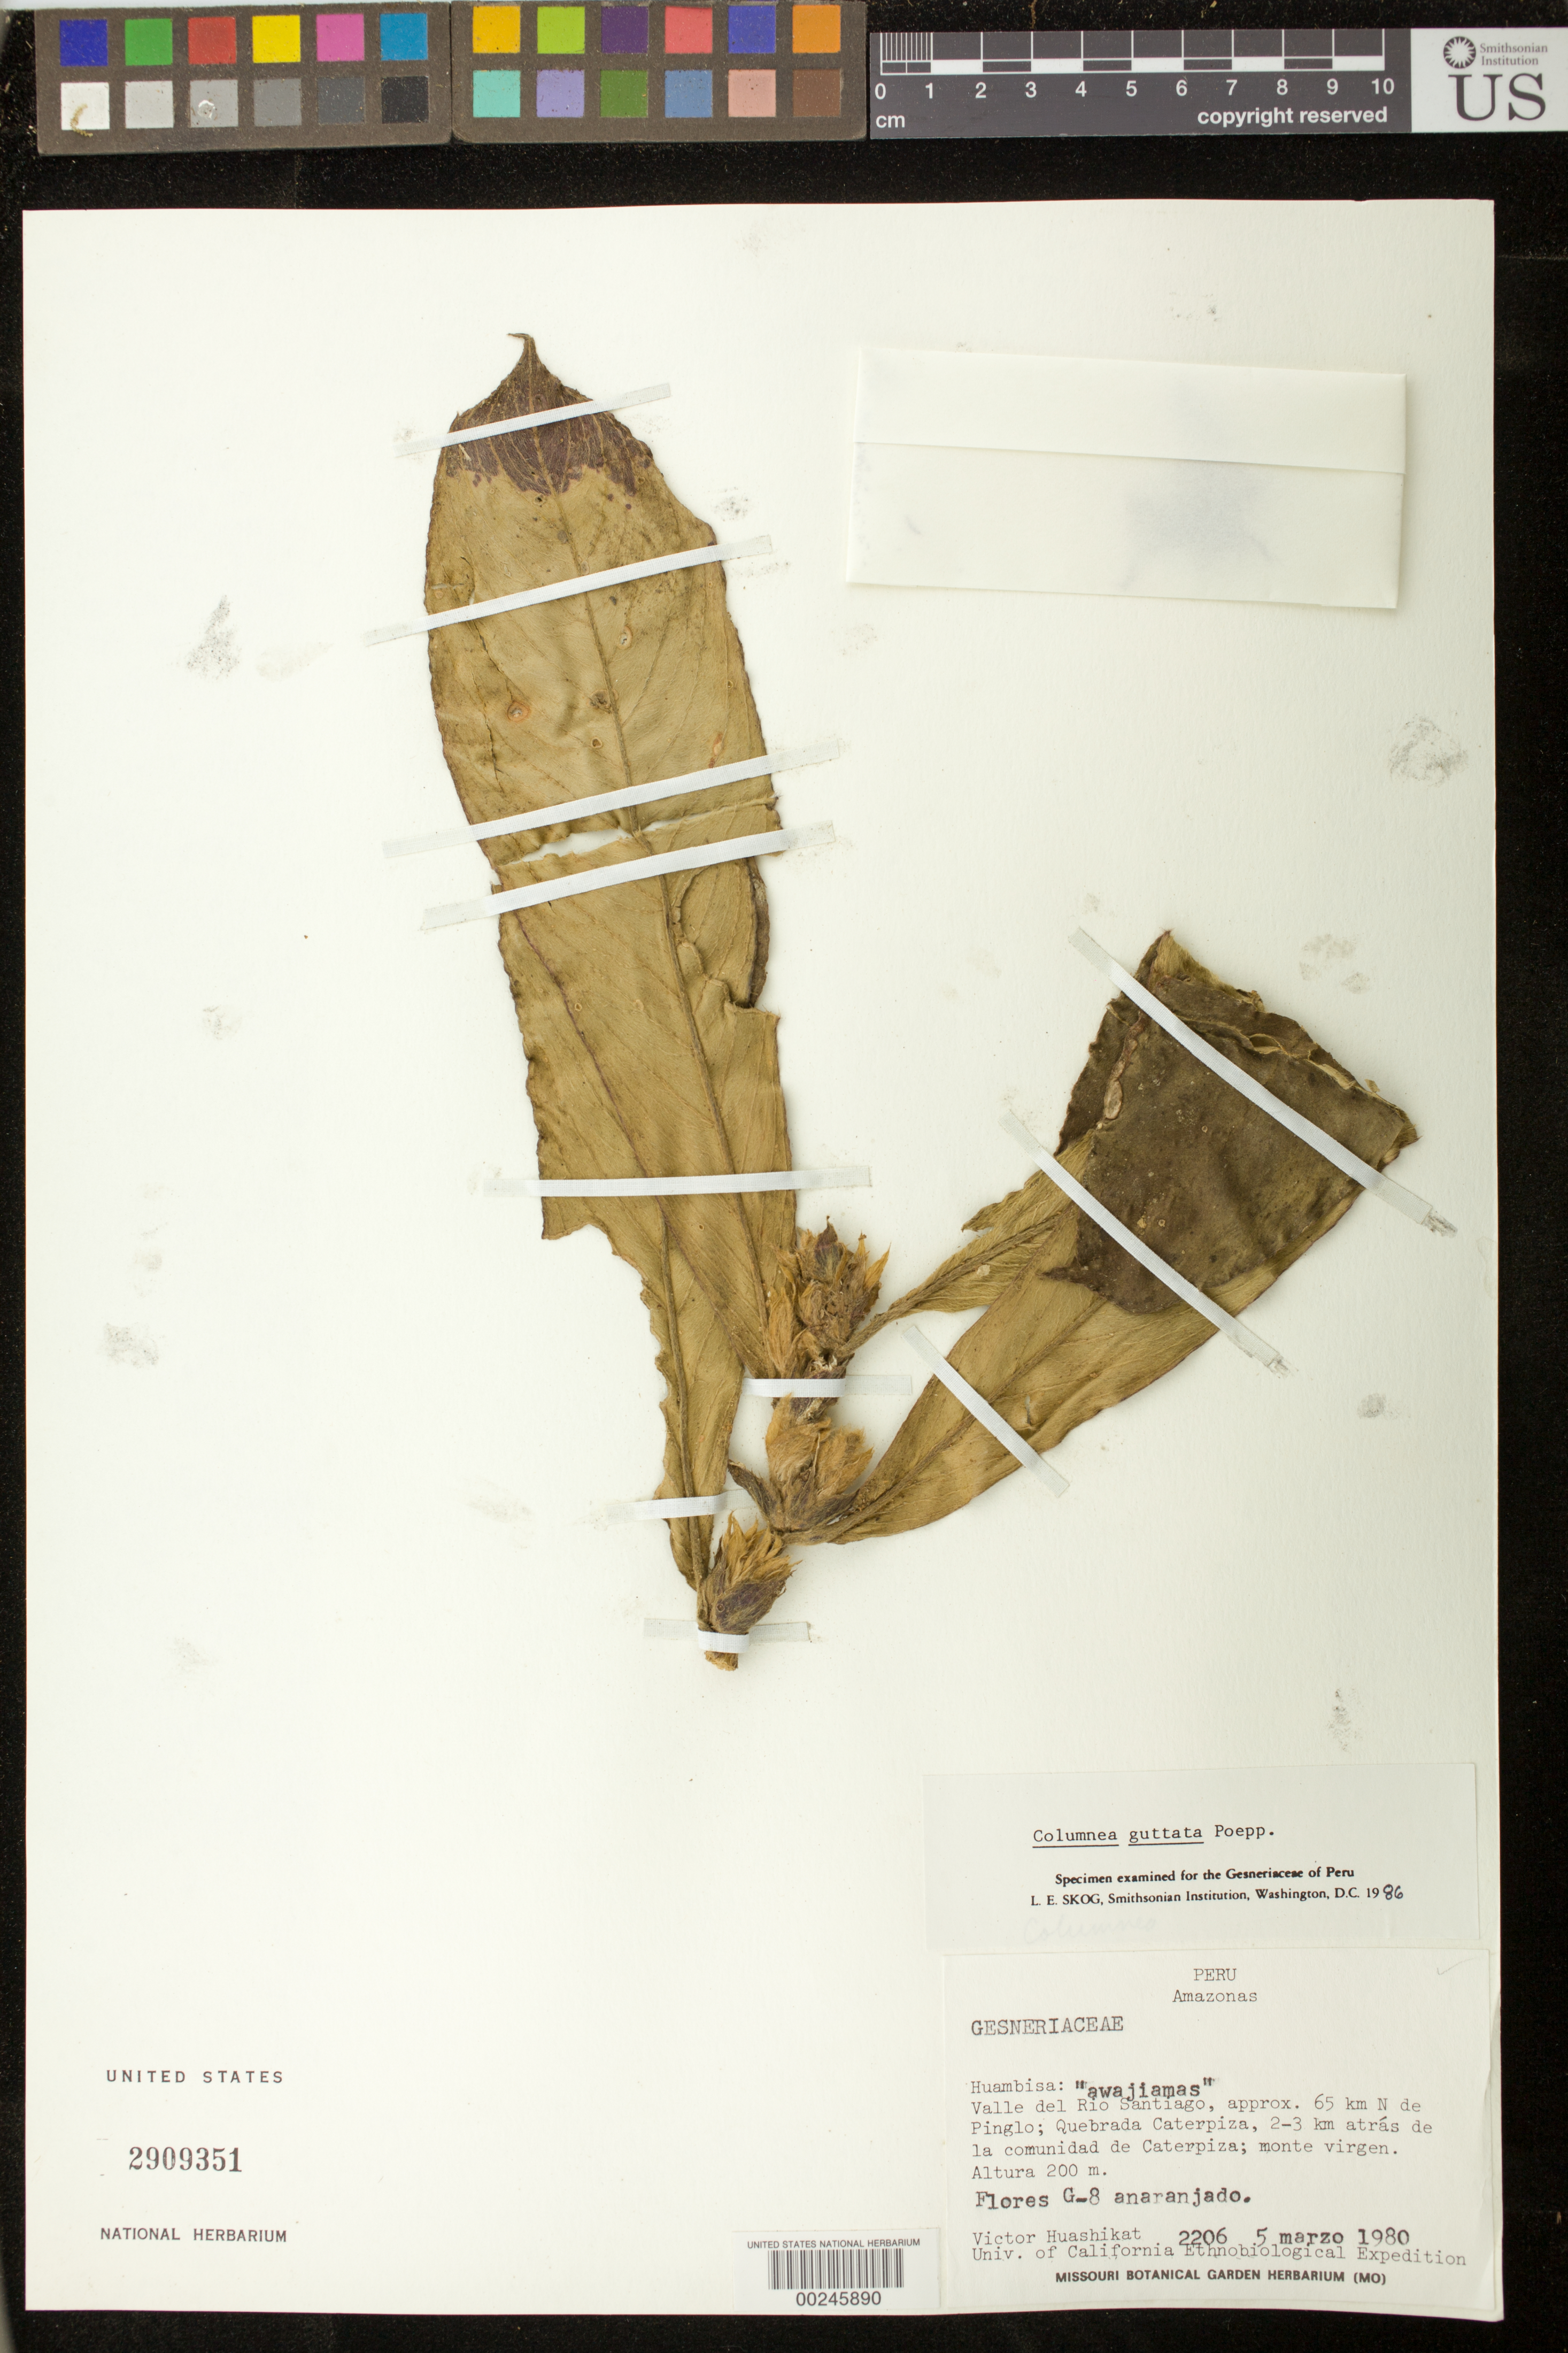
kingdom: Plantae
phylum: Tracheophyta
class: Magnoliopsida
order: Lamiales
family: Gesneriaceae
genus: Columnea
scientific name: Columnea guttata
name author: Poepp.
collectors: V. Huashikat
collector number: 2206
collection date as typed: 05 Mar 1980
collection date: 1980-03-05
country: Peru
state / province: Amazonas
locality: Valley of Rio Santiago, approx 65 km N from Pinglo, Quebrada Caterpiza, 2-3 km behind the community of Caterpiza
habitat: Virgin forest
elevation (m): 200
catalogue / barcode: US 2909351